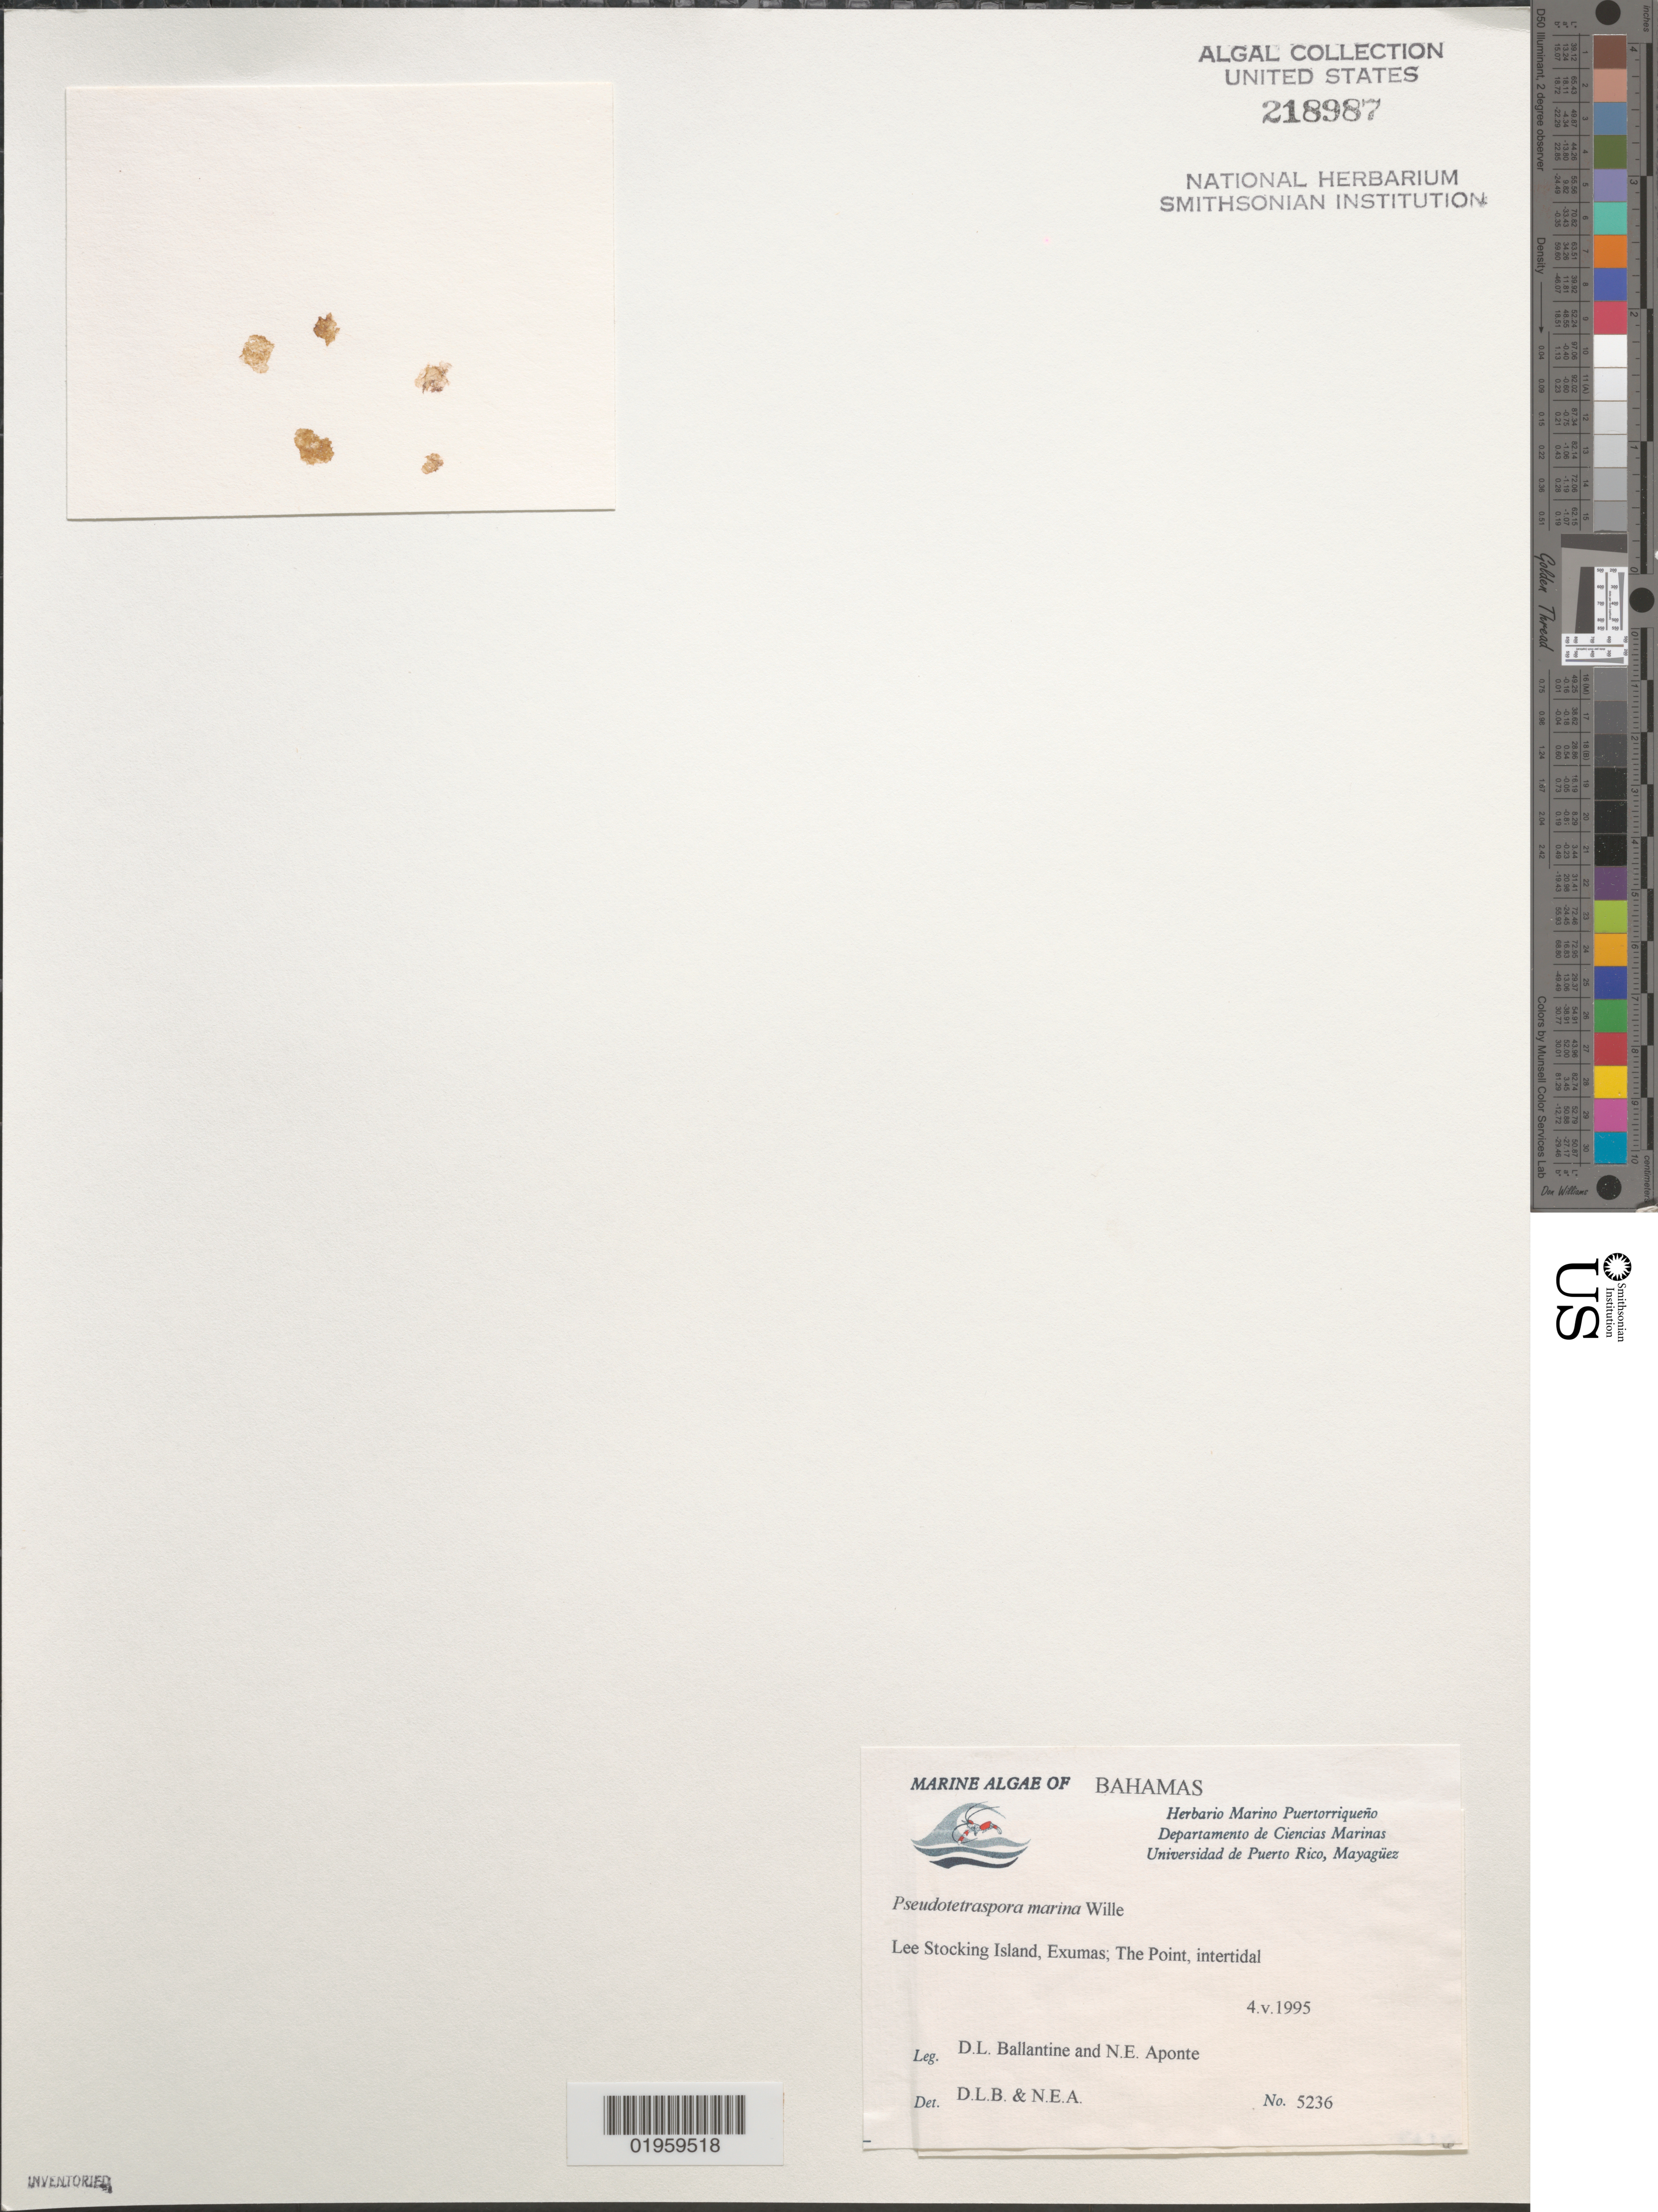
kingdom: Plantae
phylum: Chlorophyta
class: Chlorophyceae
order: Tetrasporales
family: Palmellopsidaceae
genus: Pseudotetraspora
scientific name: Pseudotetraspora marina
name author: N.Wille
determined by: Ballantine, D. L.; Aponte, N. E.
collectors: D.L. Ballantine & N. E. Aponte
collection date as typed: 04 May 1995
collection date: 1995-05-04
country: Bahamas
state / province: Exumas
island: Lee Stocking Island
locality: The Point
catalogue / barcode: US 218987